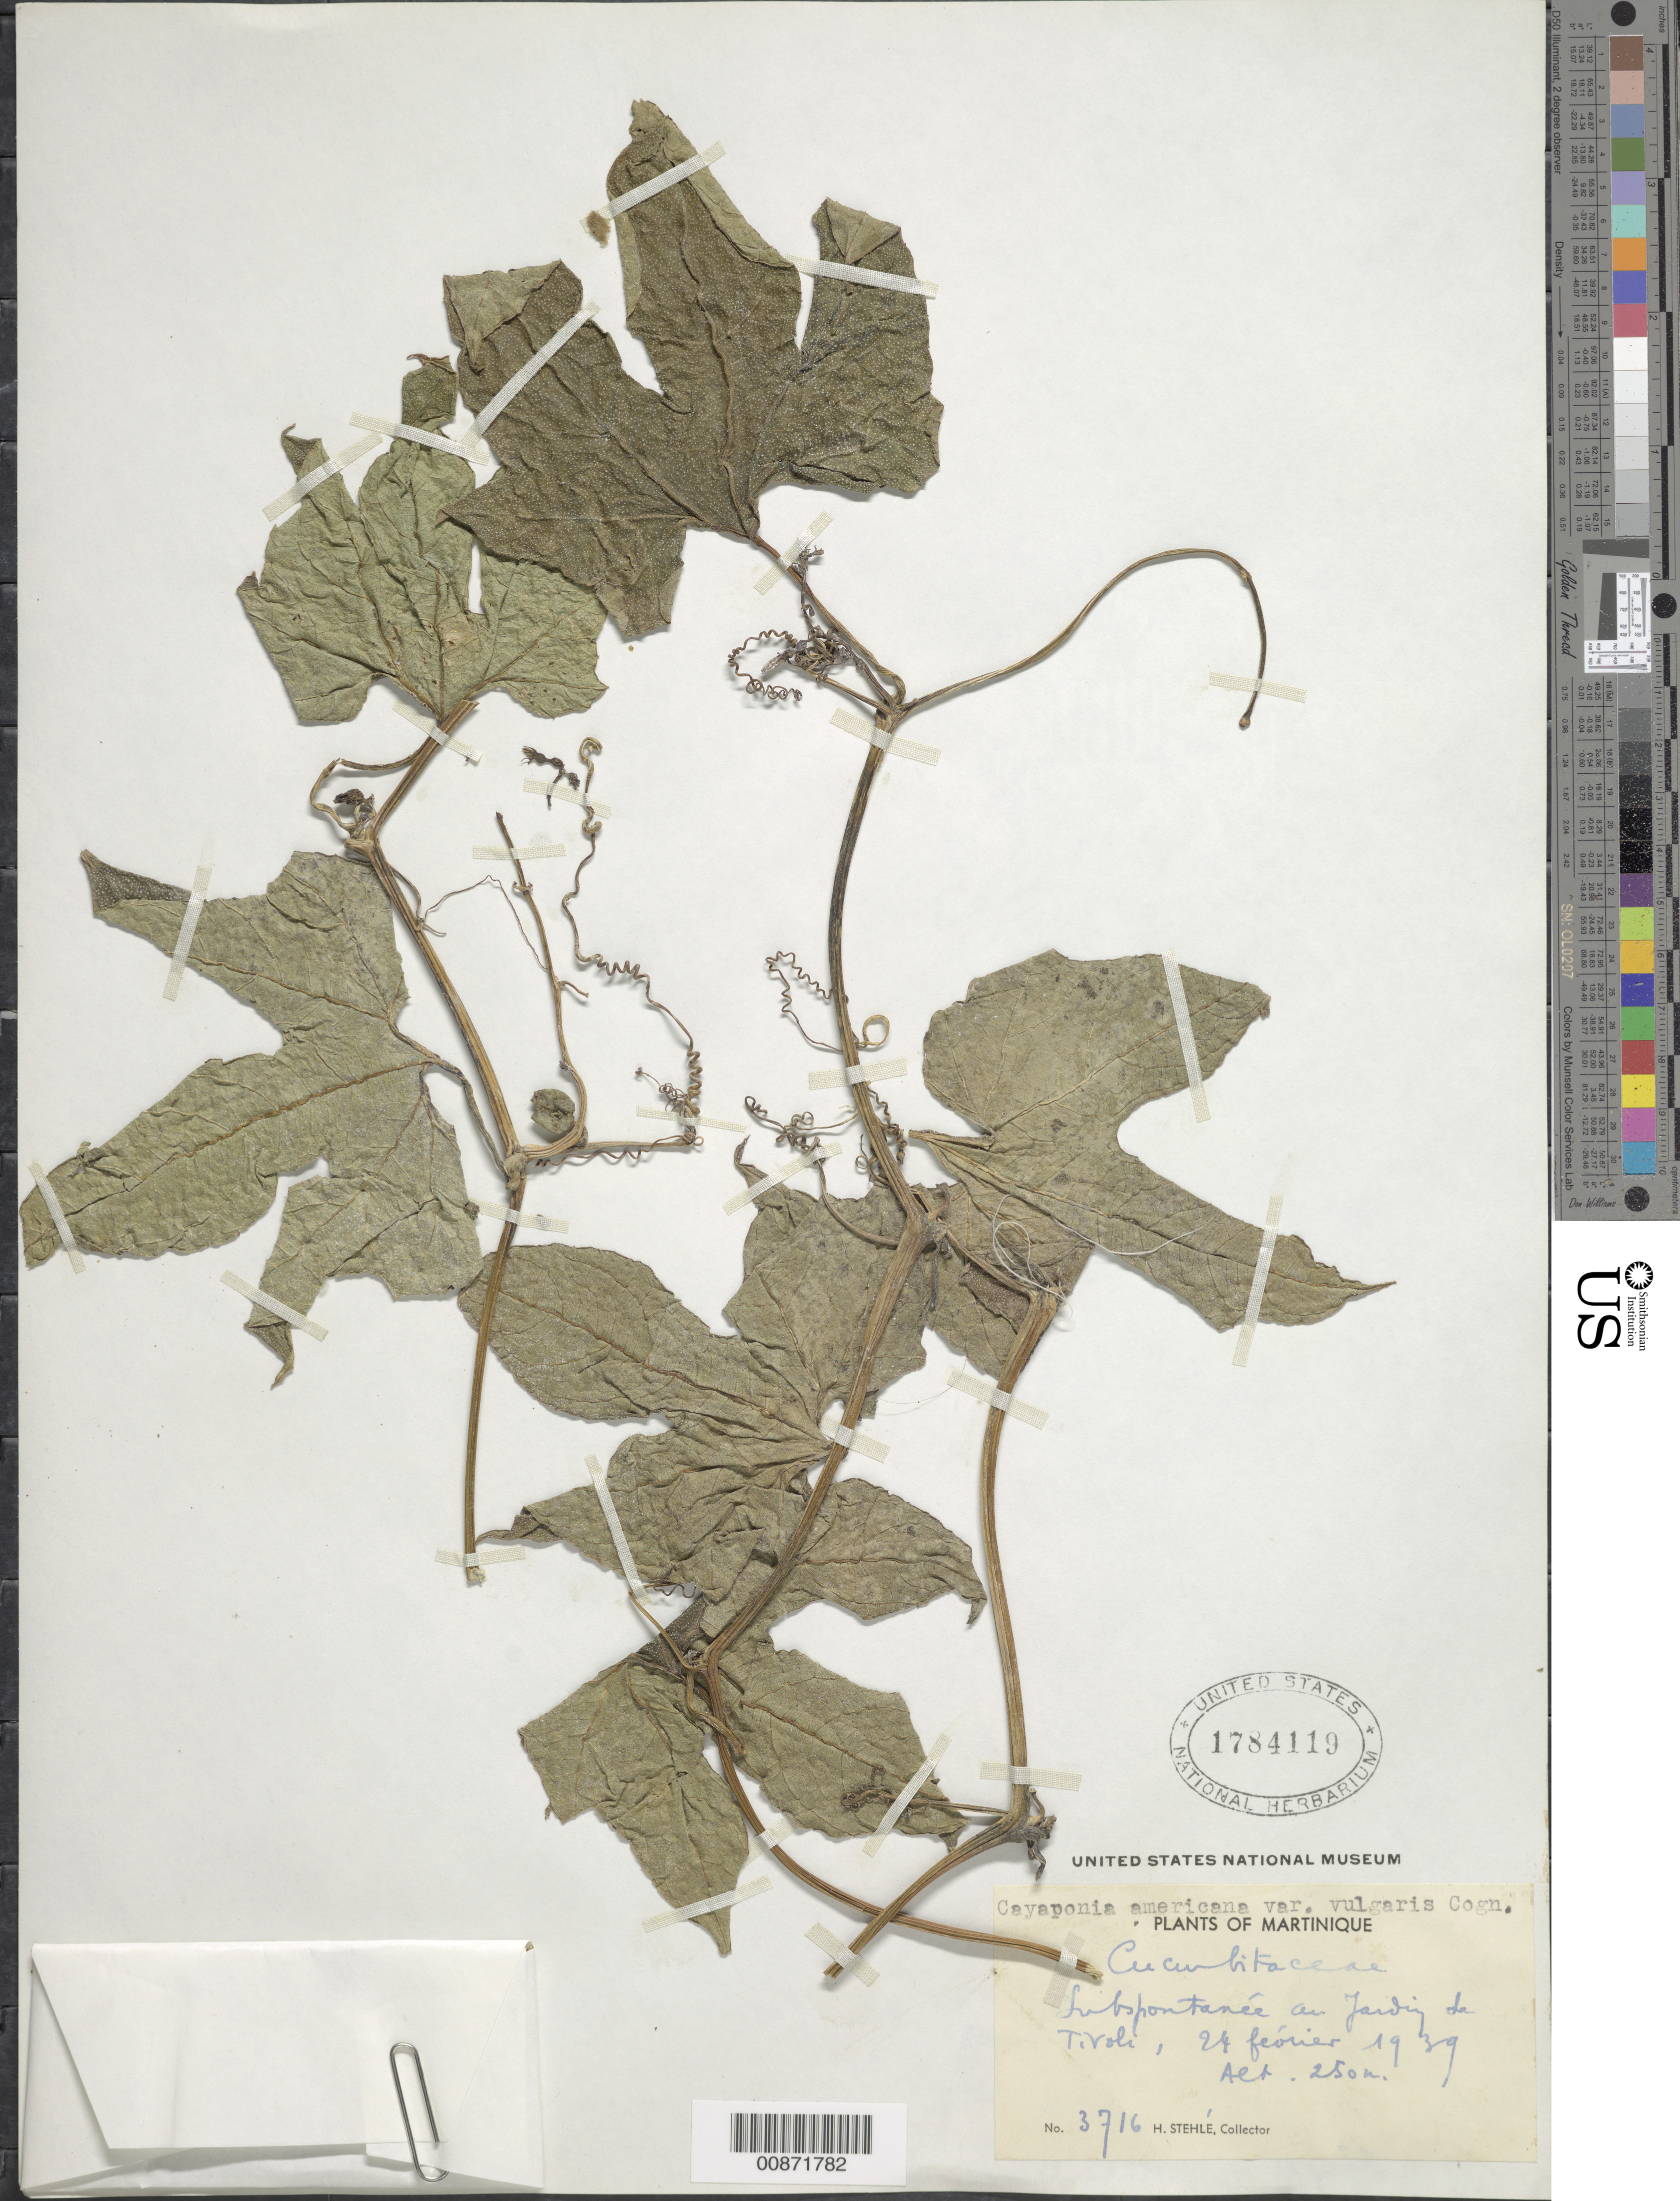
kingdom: Plantae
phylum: Tracheophyta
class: Magnoliopsida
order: Cucurbitales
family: Cucurbitaceae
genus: Cayaponia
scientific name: Cayaponia americana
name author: (Lam.) Cogn.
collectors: H. Stehlé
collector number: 3716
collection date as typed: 24 Feb 1939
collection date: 1939-02-24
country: Martinique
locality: Jardin de Tivoli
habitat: Garden (subspontanée)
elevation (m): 250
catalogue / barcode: US 1784119